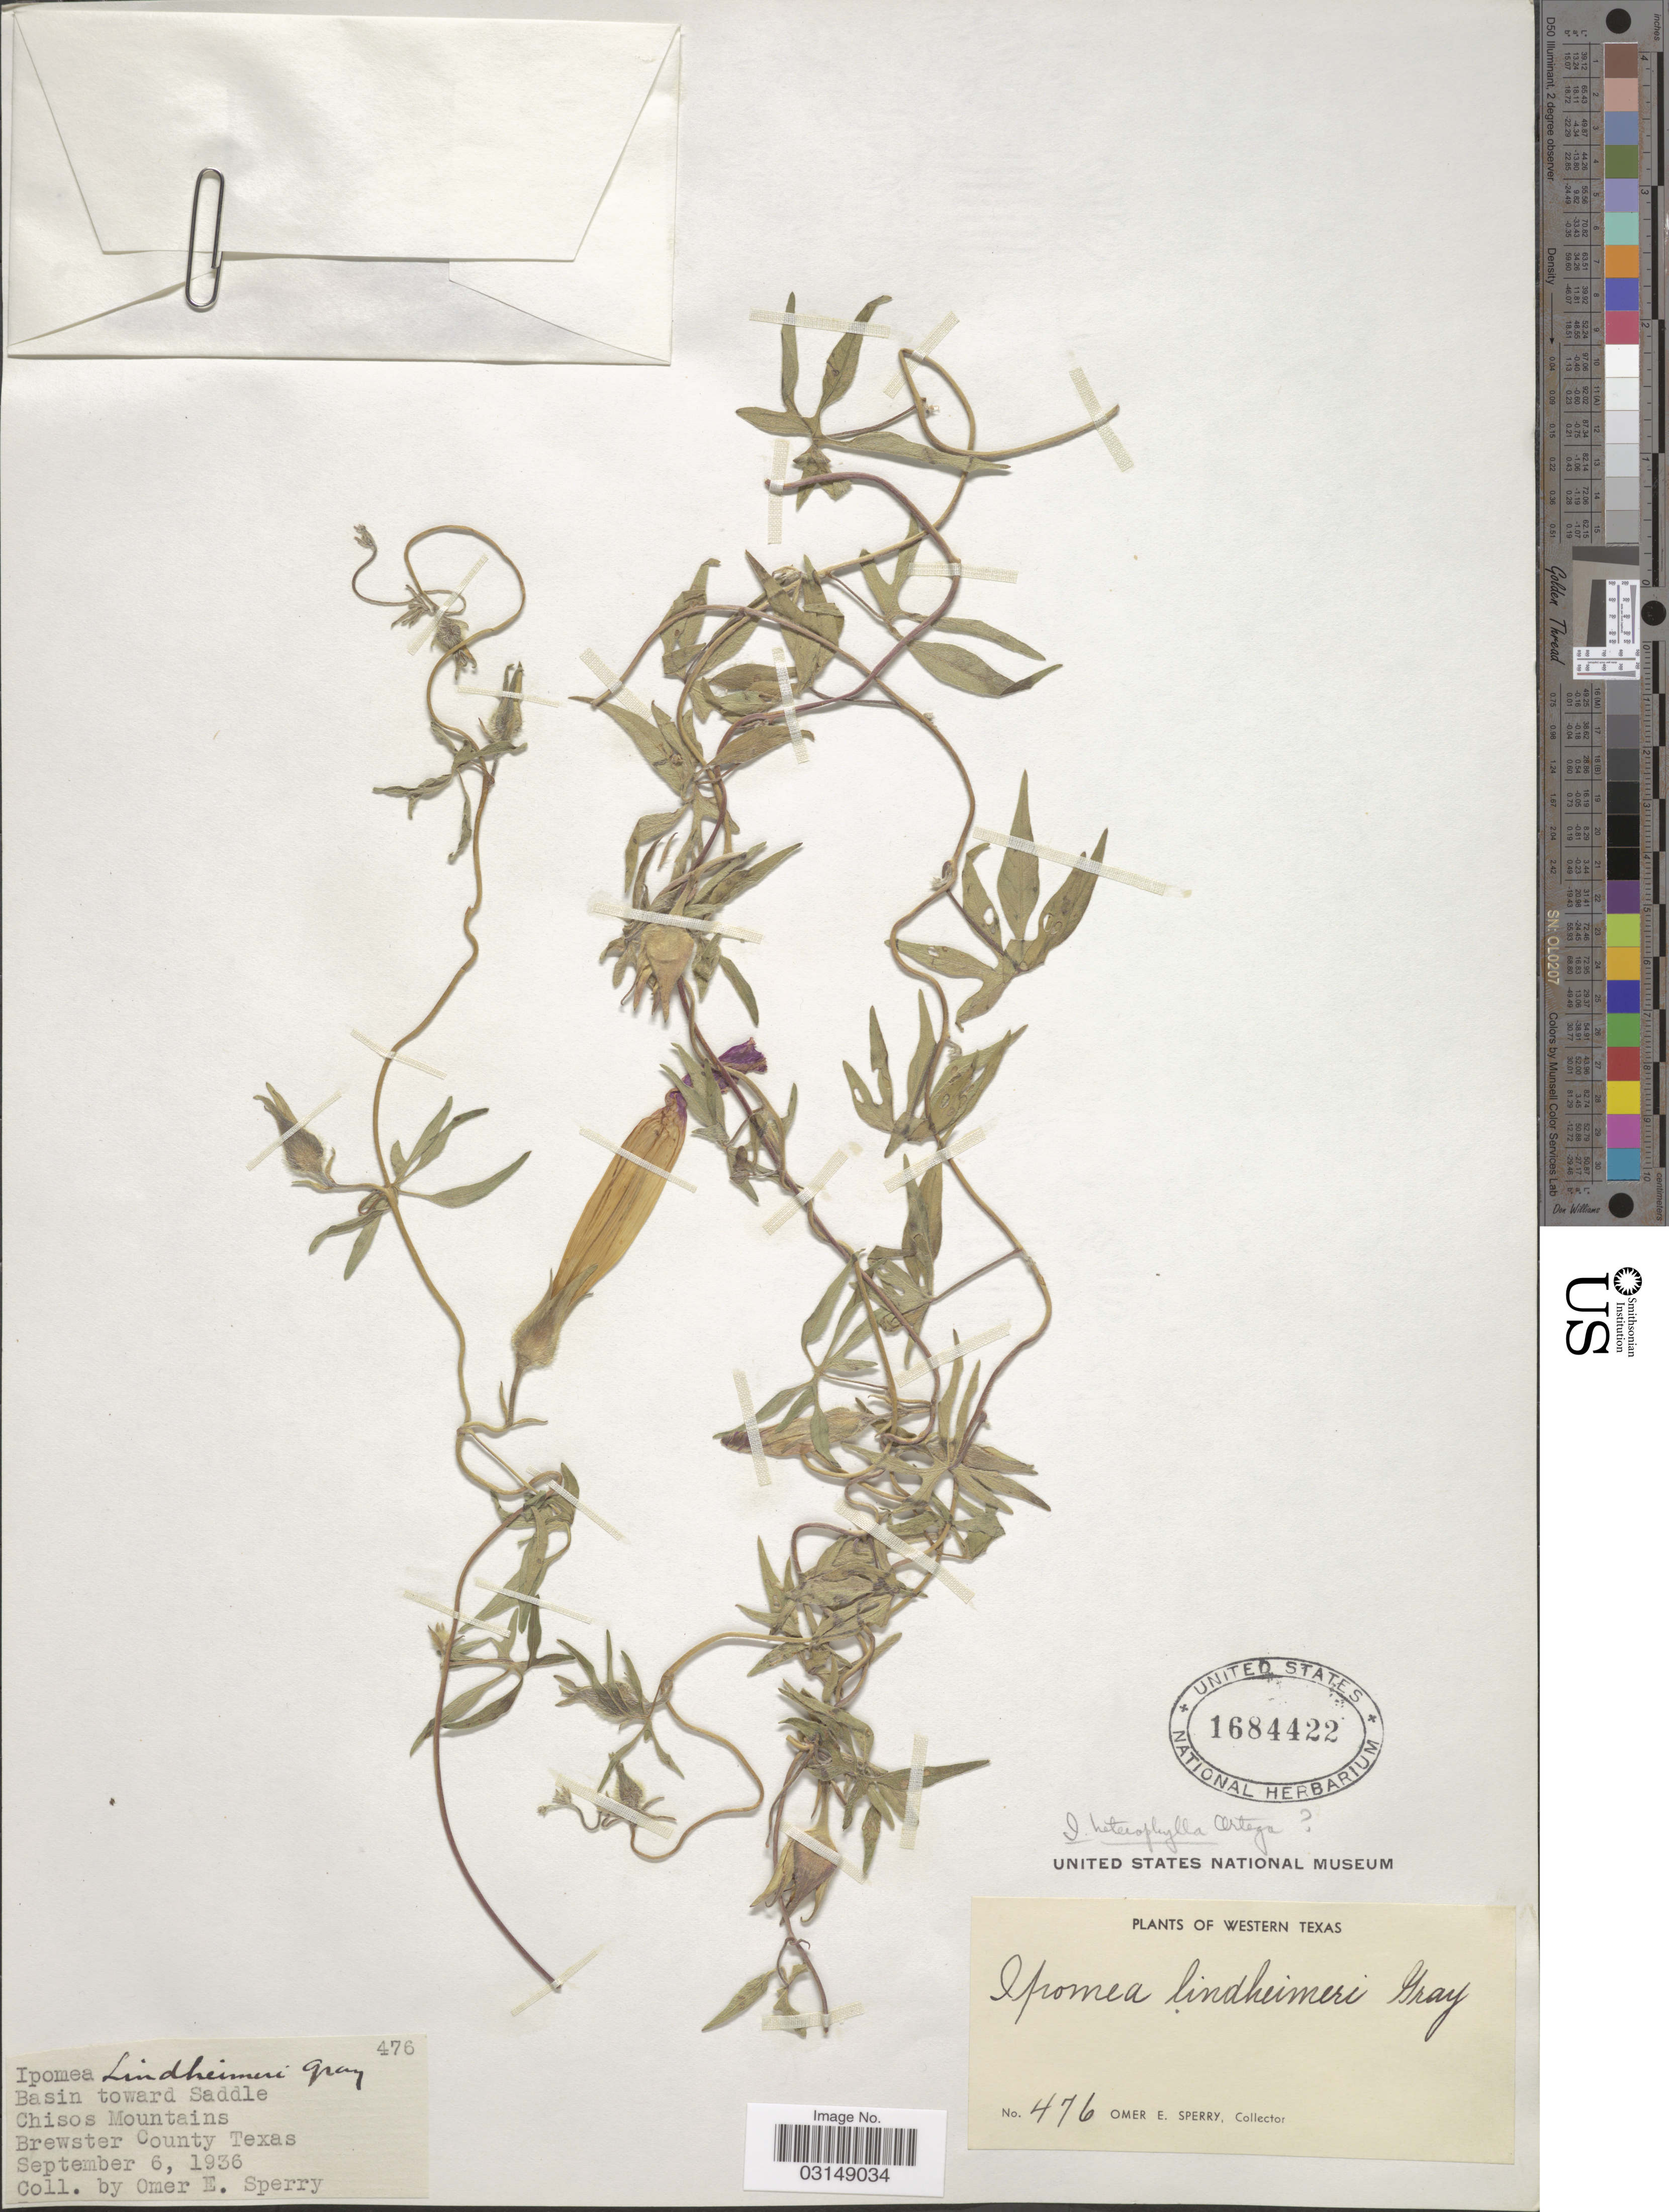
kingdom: Plantae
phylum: Tracheophyta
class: Magnoliopsida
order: Solanales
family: Convolvulaceae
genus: Ipomoea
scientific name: Ipomoea pubescens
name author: Lam.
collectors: O. E. Sperry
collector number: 476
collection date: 1936-09-06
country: United States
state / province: Texas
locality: Basin toward Saddle, Chisos Mountains, Brewster County.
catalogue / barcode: US 1684422